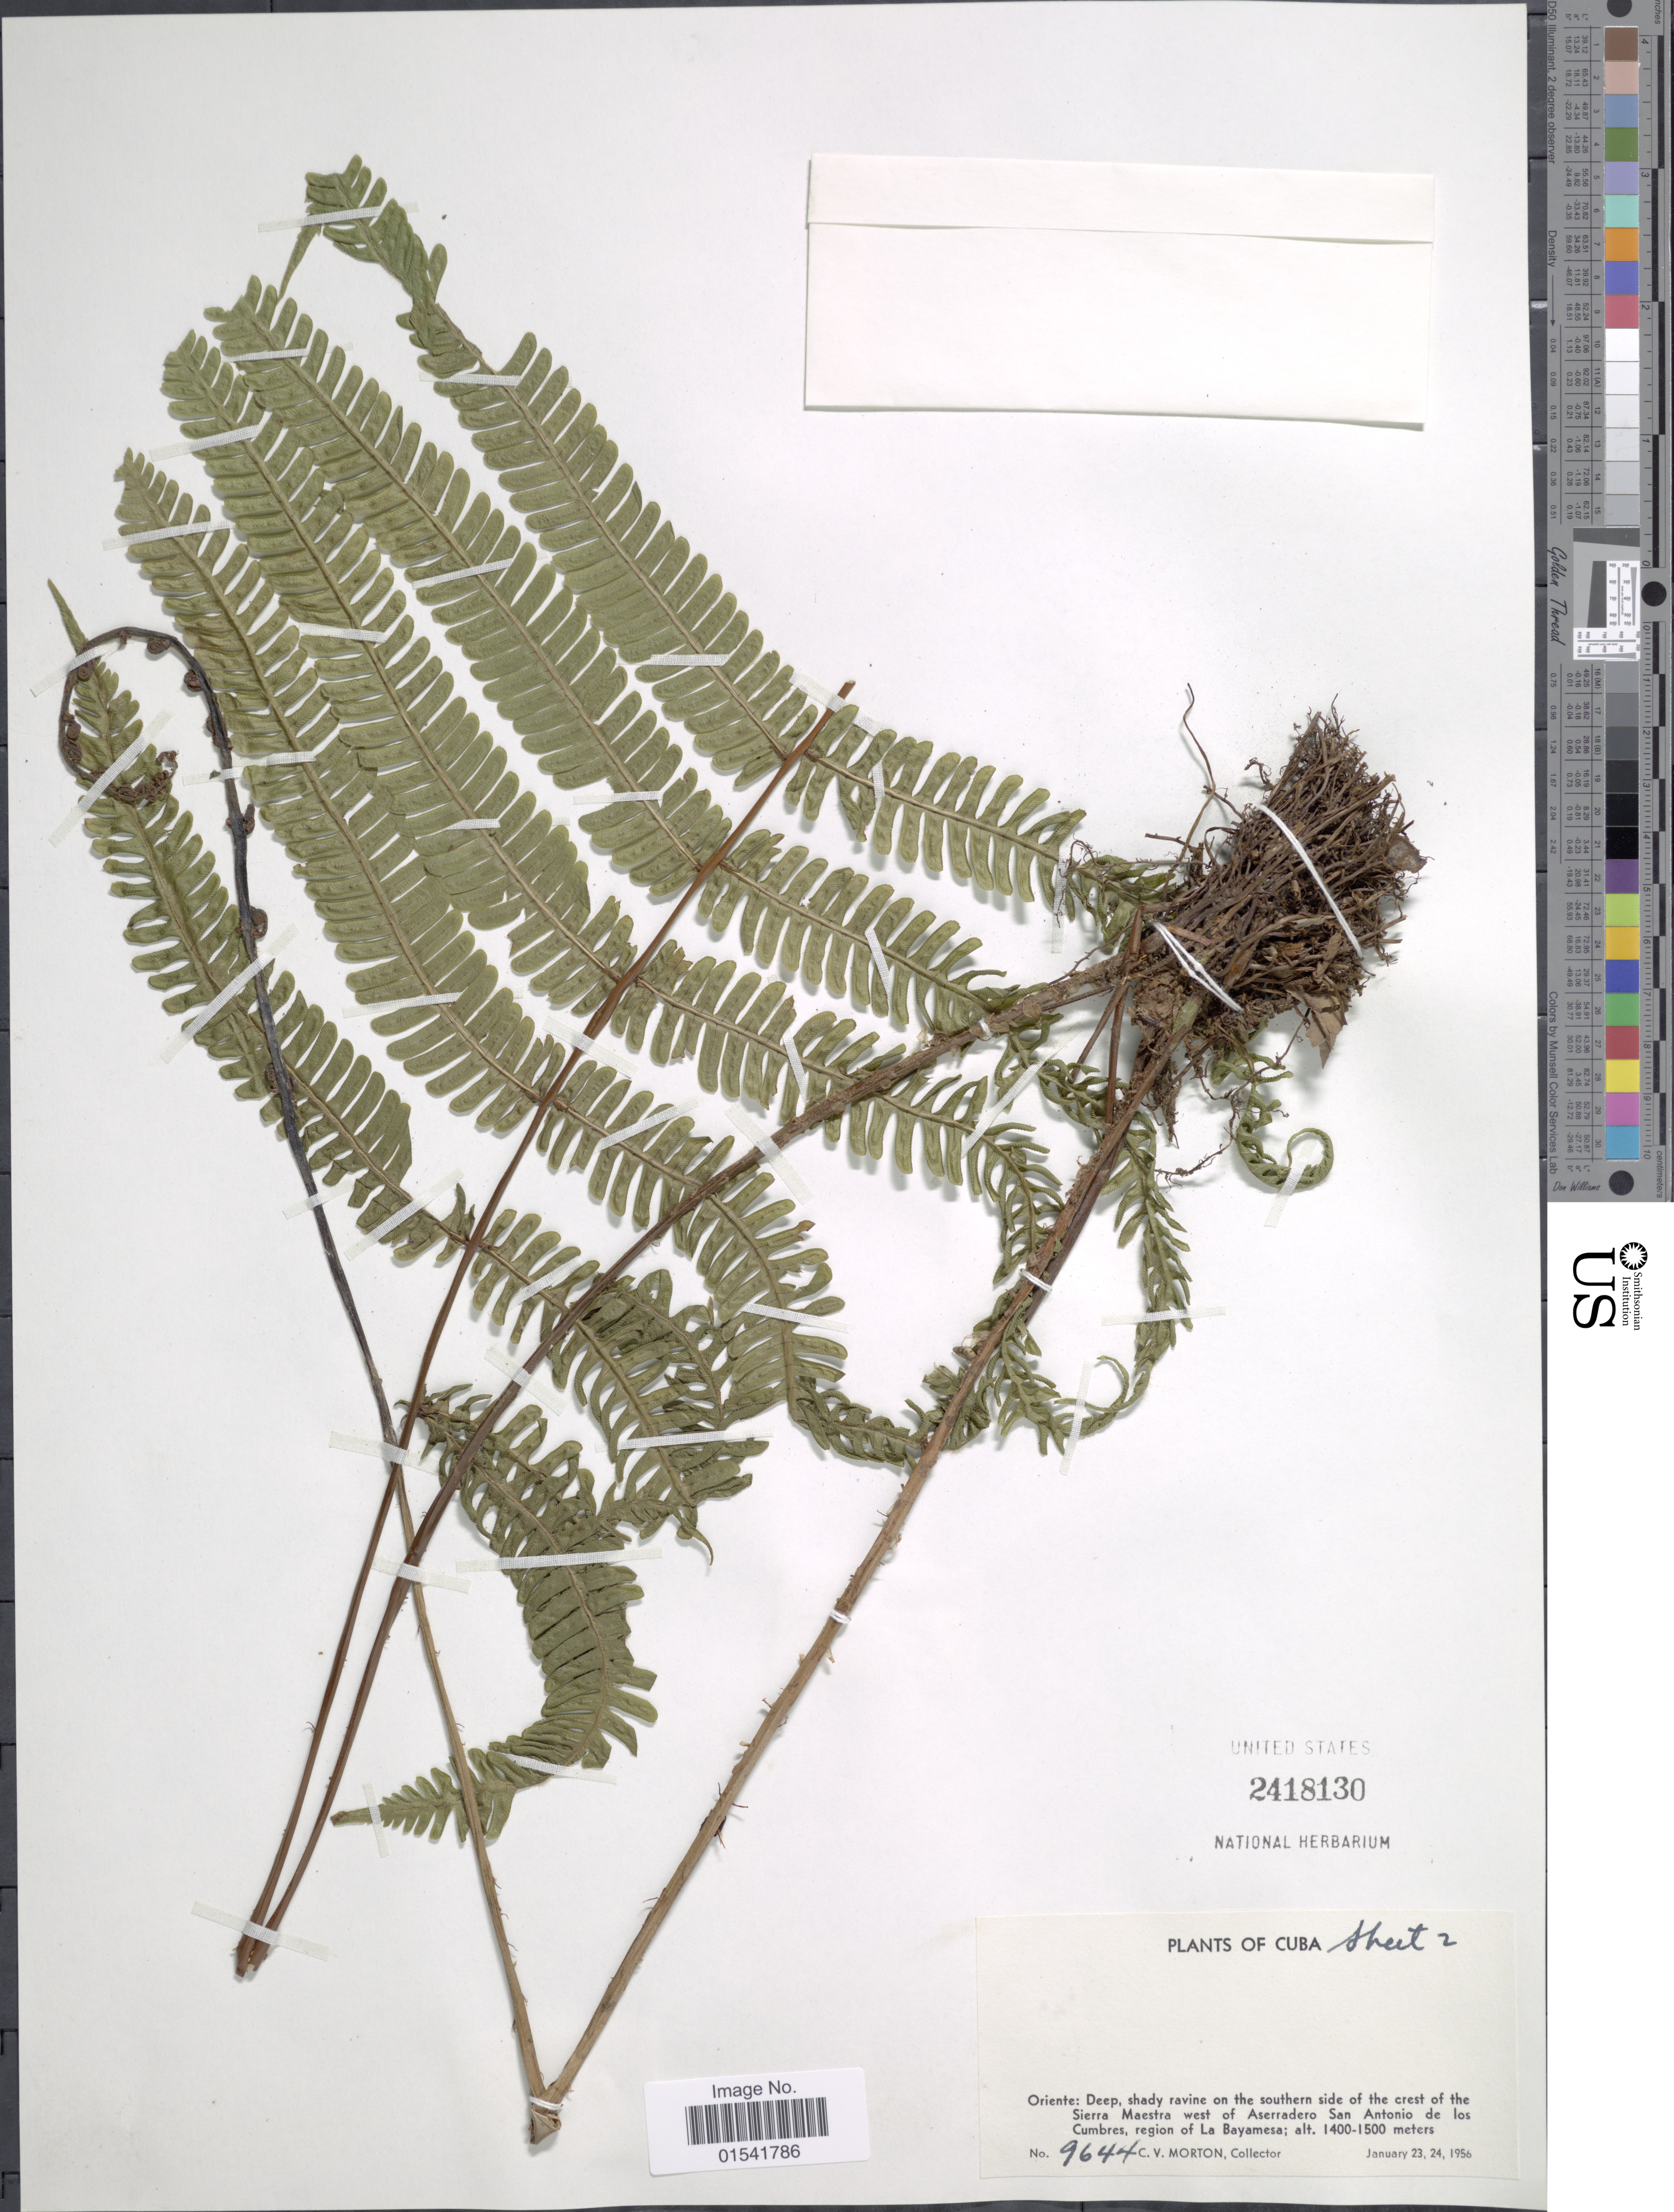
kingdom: Plantae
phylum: Tracheophyta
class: Polypodiopsida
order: Polypodiales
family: Thelypteridaceae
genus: Steiropteris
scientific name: Steiropteris decussata (L.) comb. nov., ined. 2015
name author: (L.)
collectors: C. V. Morton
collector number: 9644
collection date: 1956-01-23/1956-01-24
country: Cuba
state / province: Oriente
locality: Deep, shady ravine on the southern side of the crest of the Sierra Maestra west of Aserradero San Antonio de los Cumbres, region of La Bayamesa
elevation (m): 1400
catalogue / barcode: US 2418130